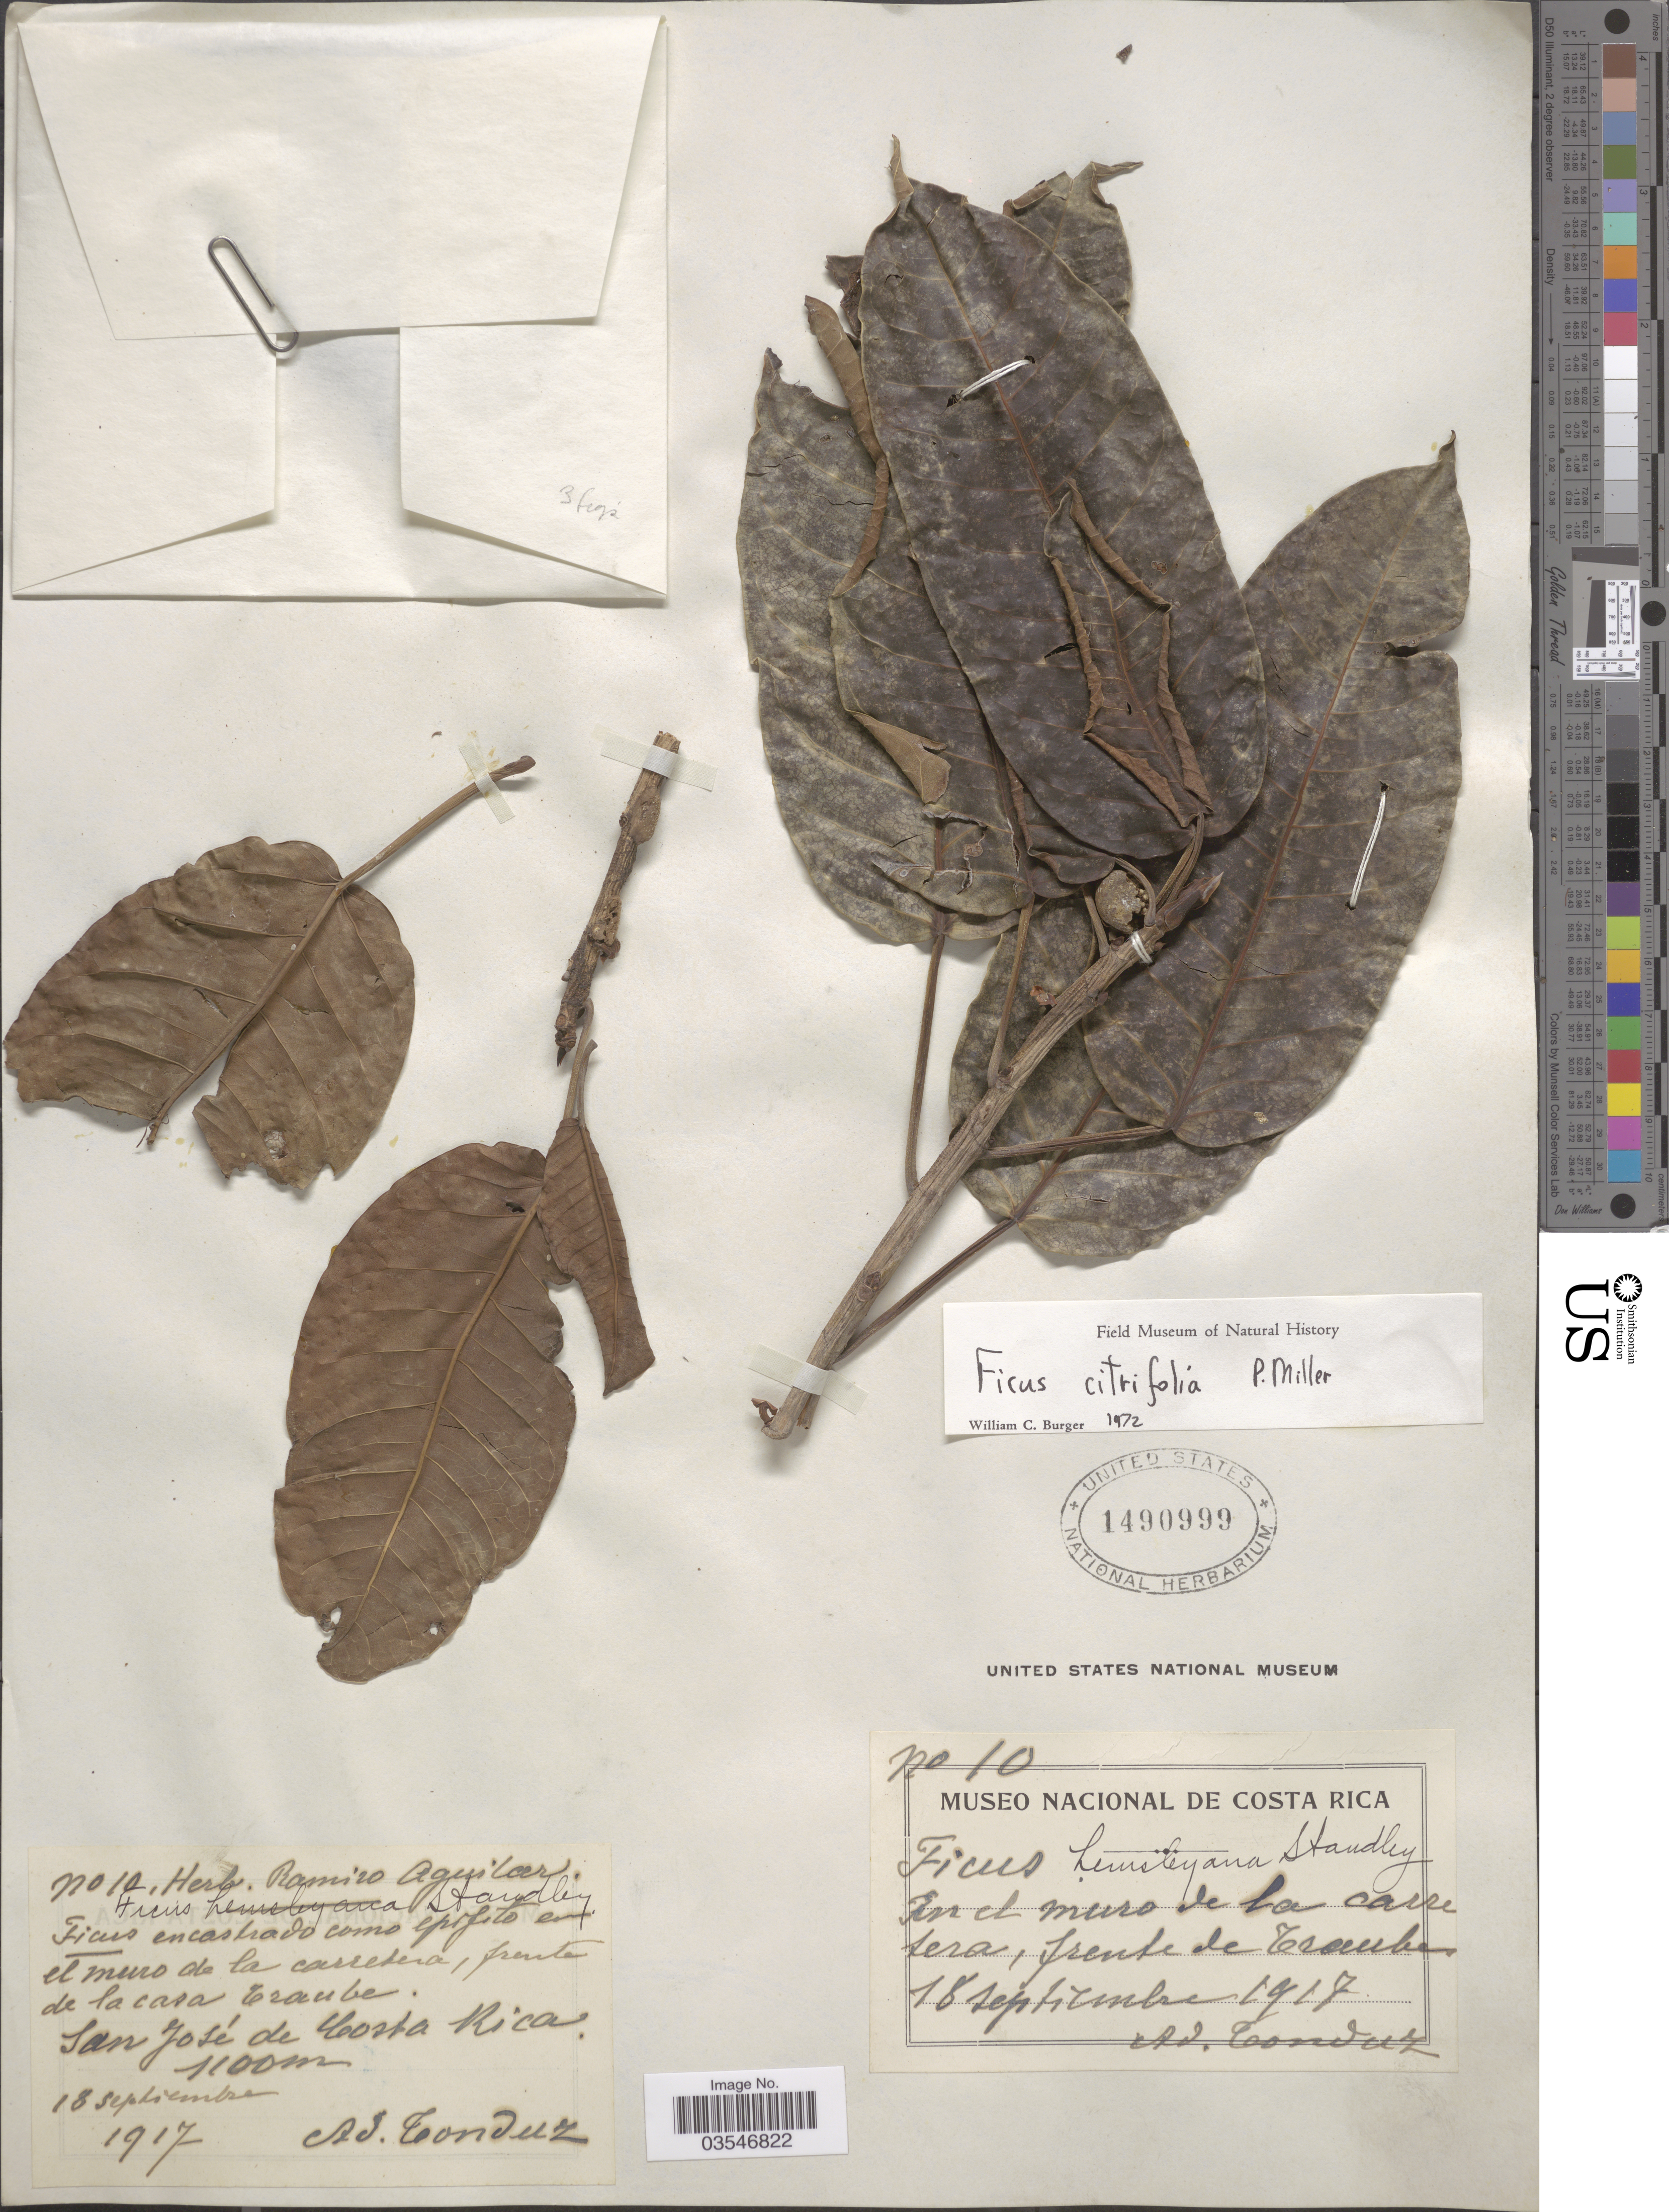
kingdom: Plantae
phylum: Tracheophyta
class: Magnoliopsida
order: Rosales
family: Moraceae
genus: Ficus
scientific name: Ficus hemsleyana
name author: King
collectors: A. Tonduz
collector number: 10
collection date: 1917-09-18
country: Costa Rica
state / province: San José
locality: En el muro de la carretera, frente de Traubes.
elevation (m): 1100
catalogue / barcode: US 1490999